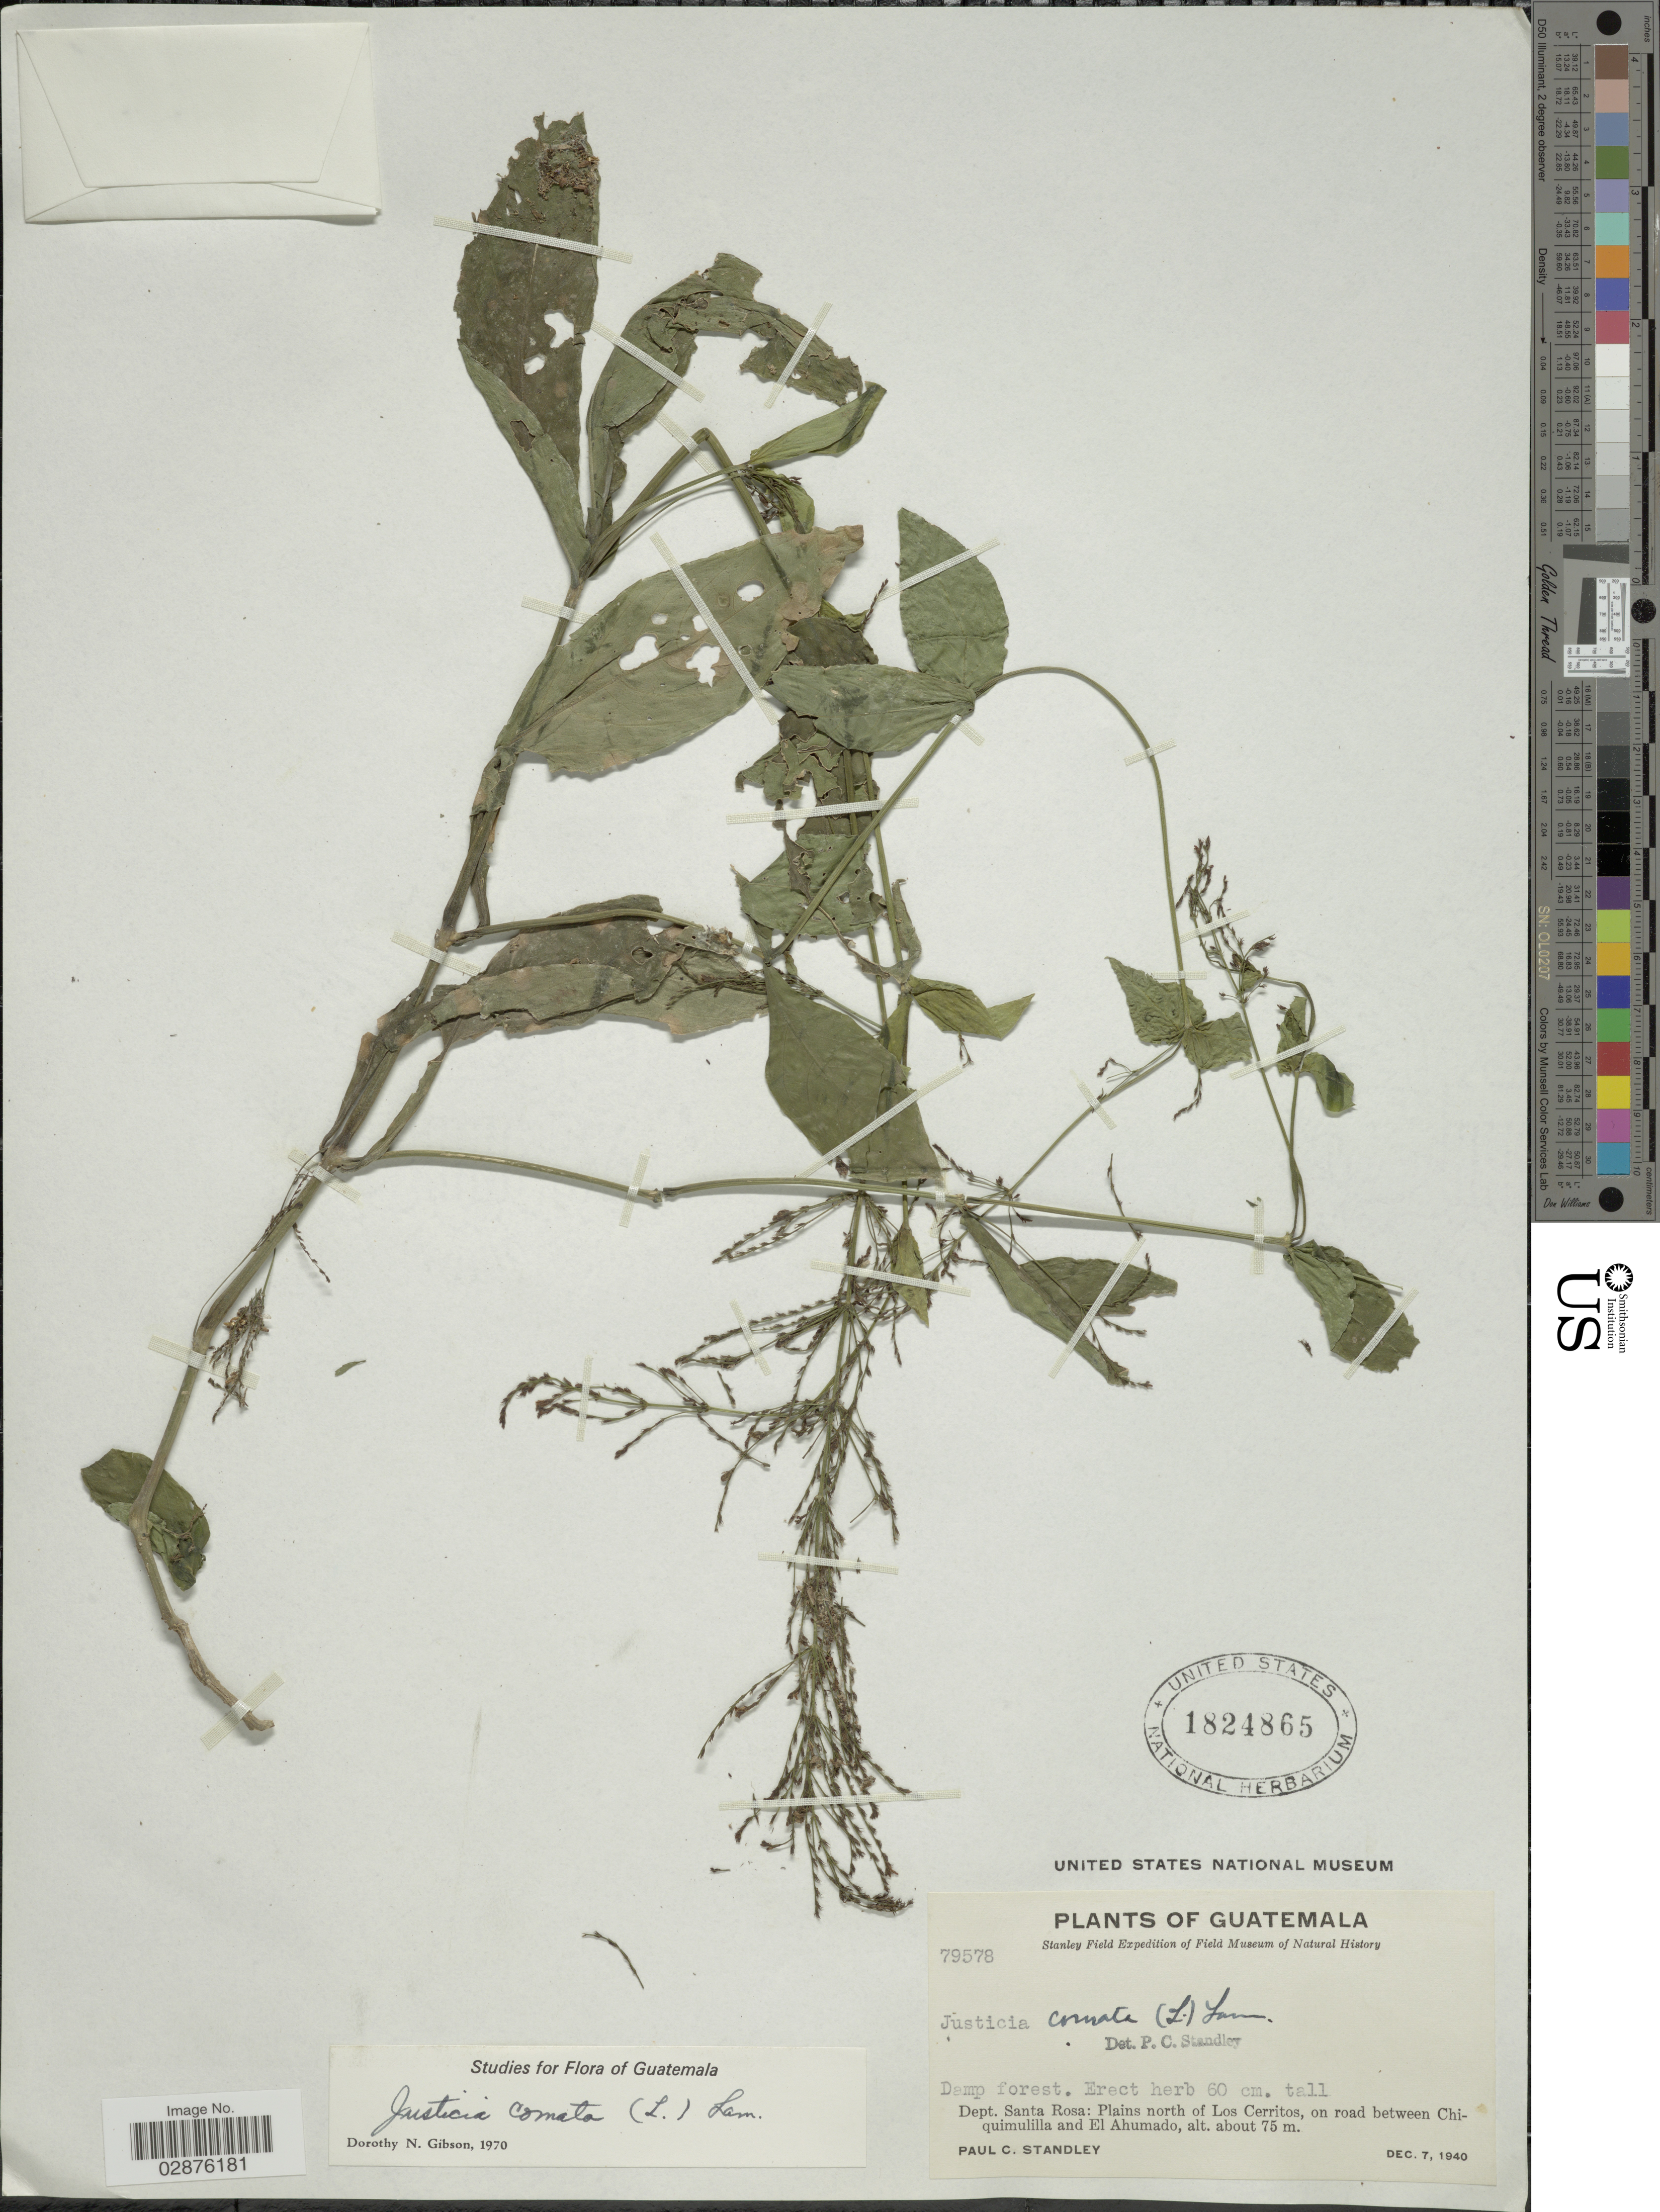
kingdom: Plantae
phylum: Tracheophyta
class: Magnoliopsida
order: Lamiales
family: Acanthaceae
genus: Justicia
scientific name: Justicia comata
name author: (L.) Lam.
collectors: P. C. Standley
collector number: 79578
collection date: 1940-12-07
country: Guatemala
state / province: Santa Rosa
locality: Dept. Santa Rosa: Plains north of Los Cerritos, on road between Chiquimulilla and El Ahumado.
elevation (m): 75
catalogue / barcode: US 1824865